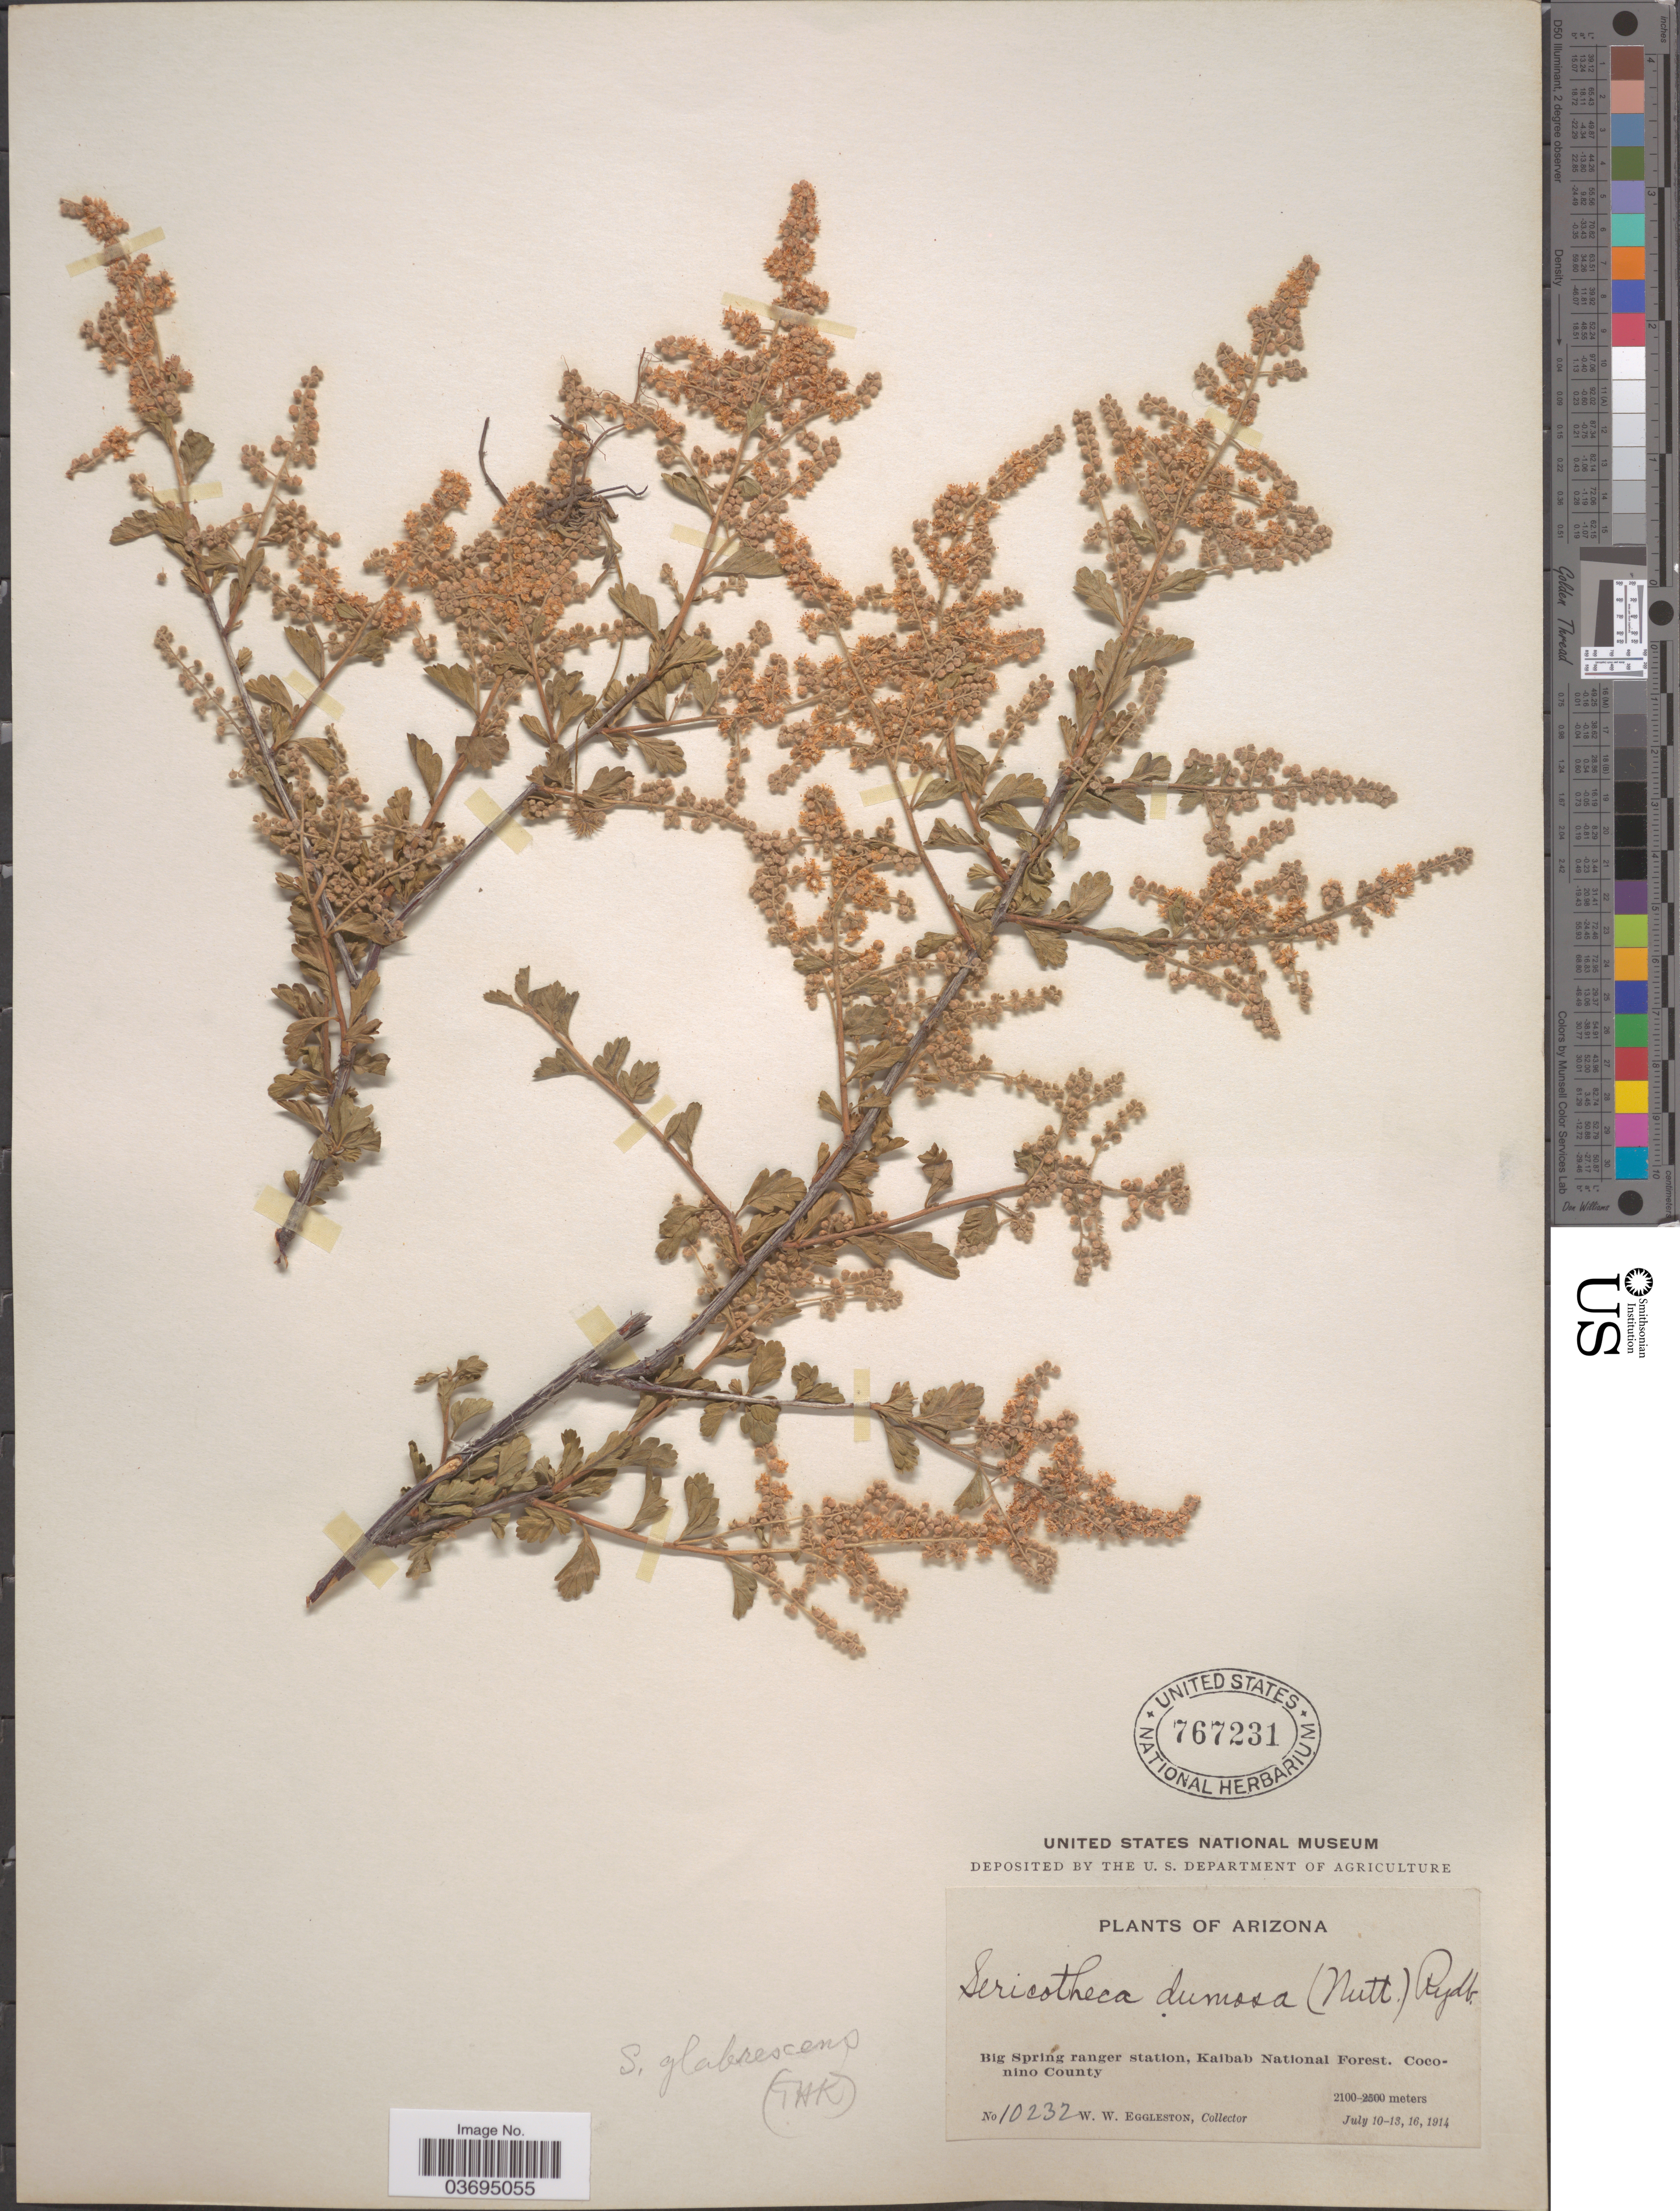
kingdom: Plantae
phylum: Tracheophyta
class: Magnoliopsida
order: Rosales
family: Rosaceae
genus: Holodiscus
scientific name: Holodiscus discolor var. glabrescens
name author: (Greenm.) Jeps.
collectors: W. W. Eggleston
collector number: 10232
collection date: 1914-07-10/1914-07-16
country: United States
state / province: Arizona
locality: Big Spring ranger station, Kaibab National Forest. Coconino County.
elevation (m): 2100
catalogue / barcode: US 767231